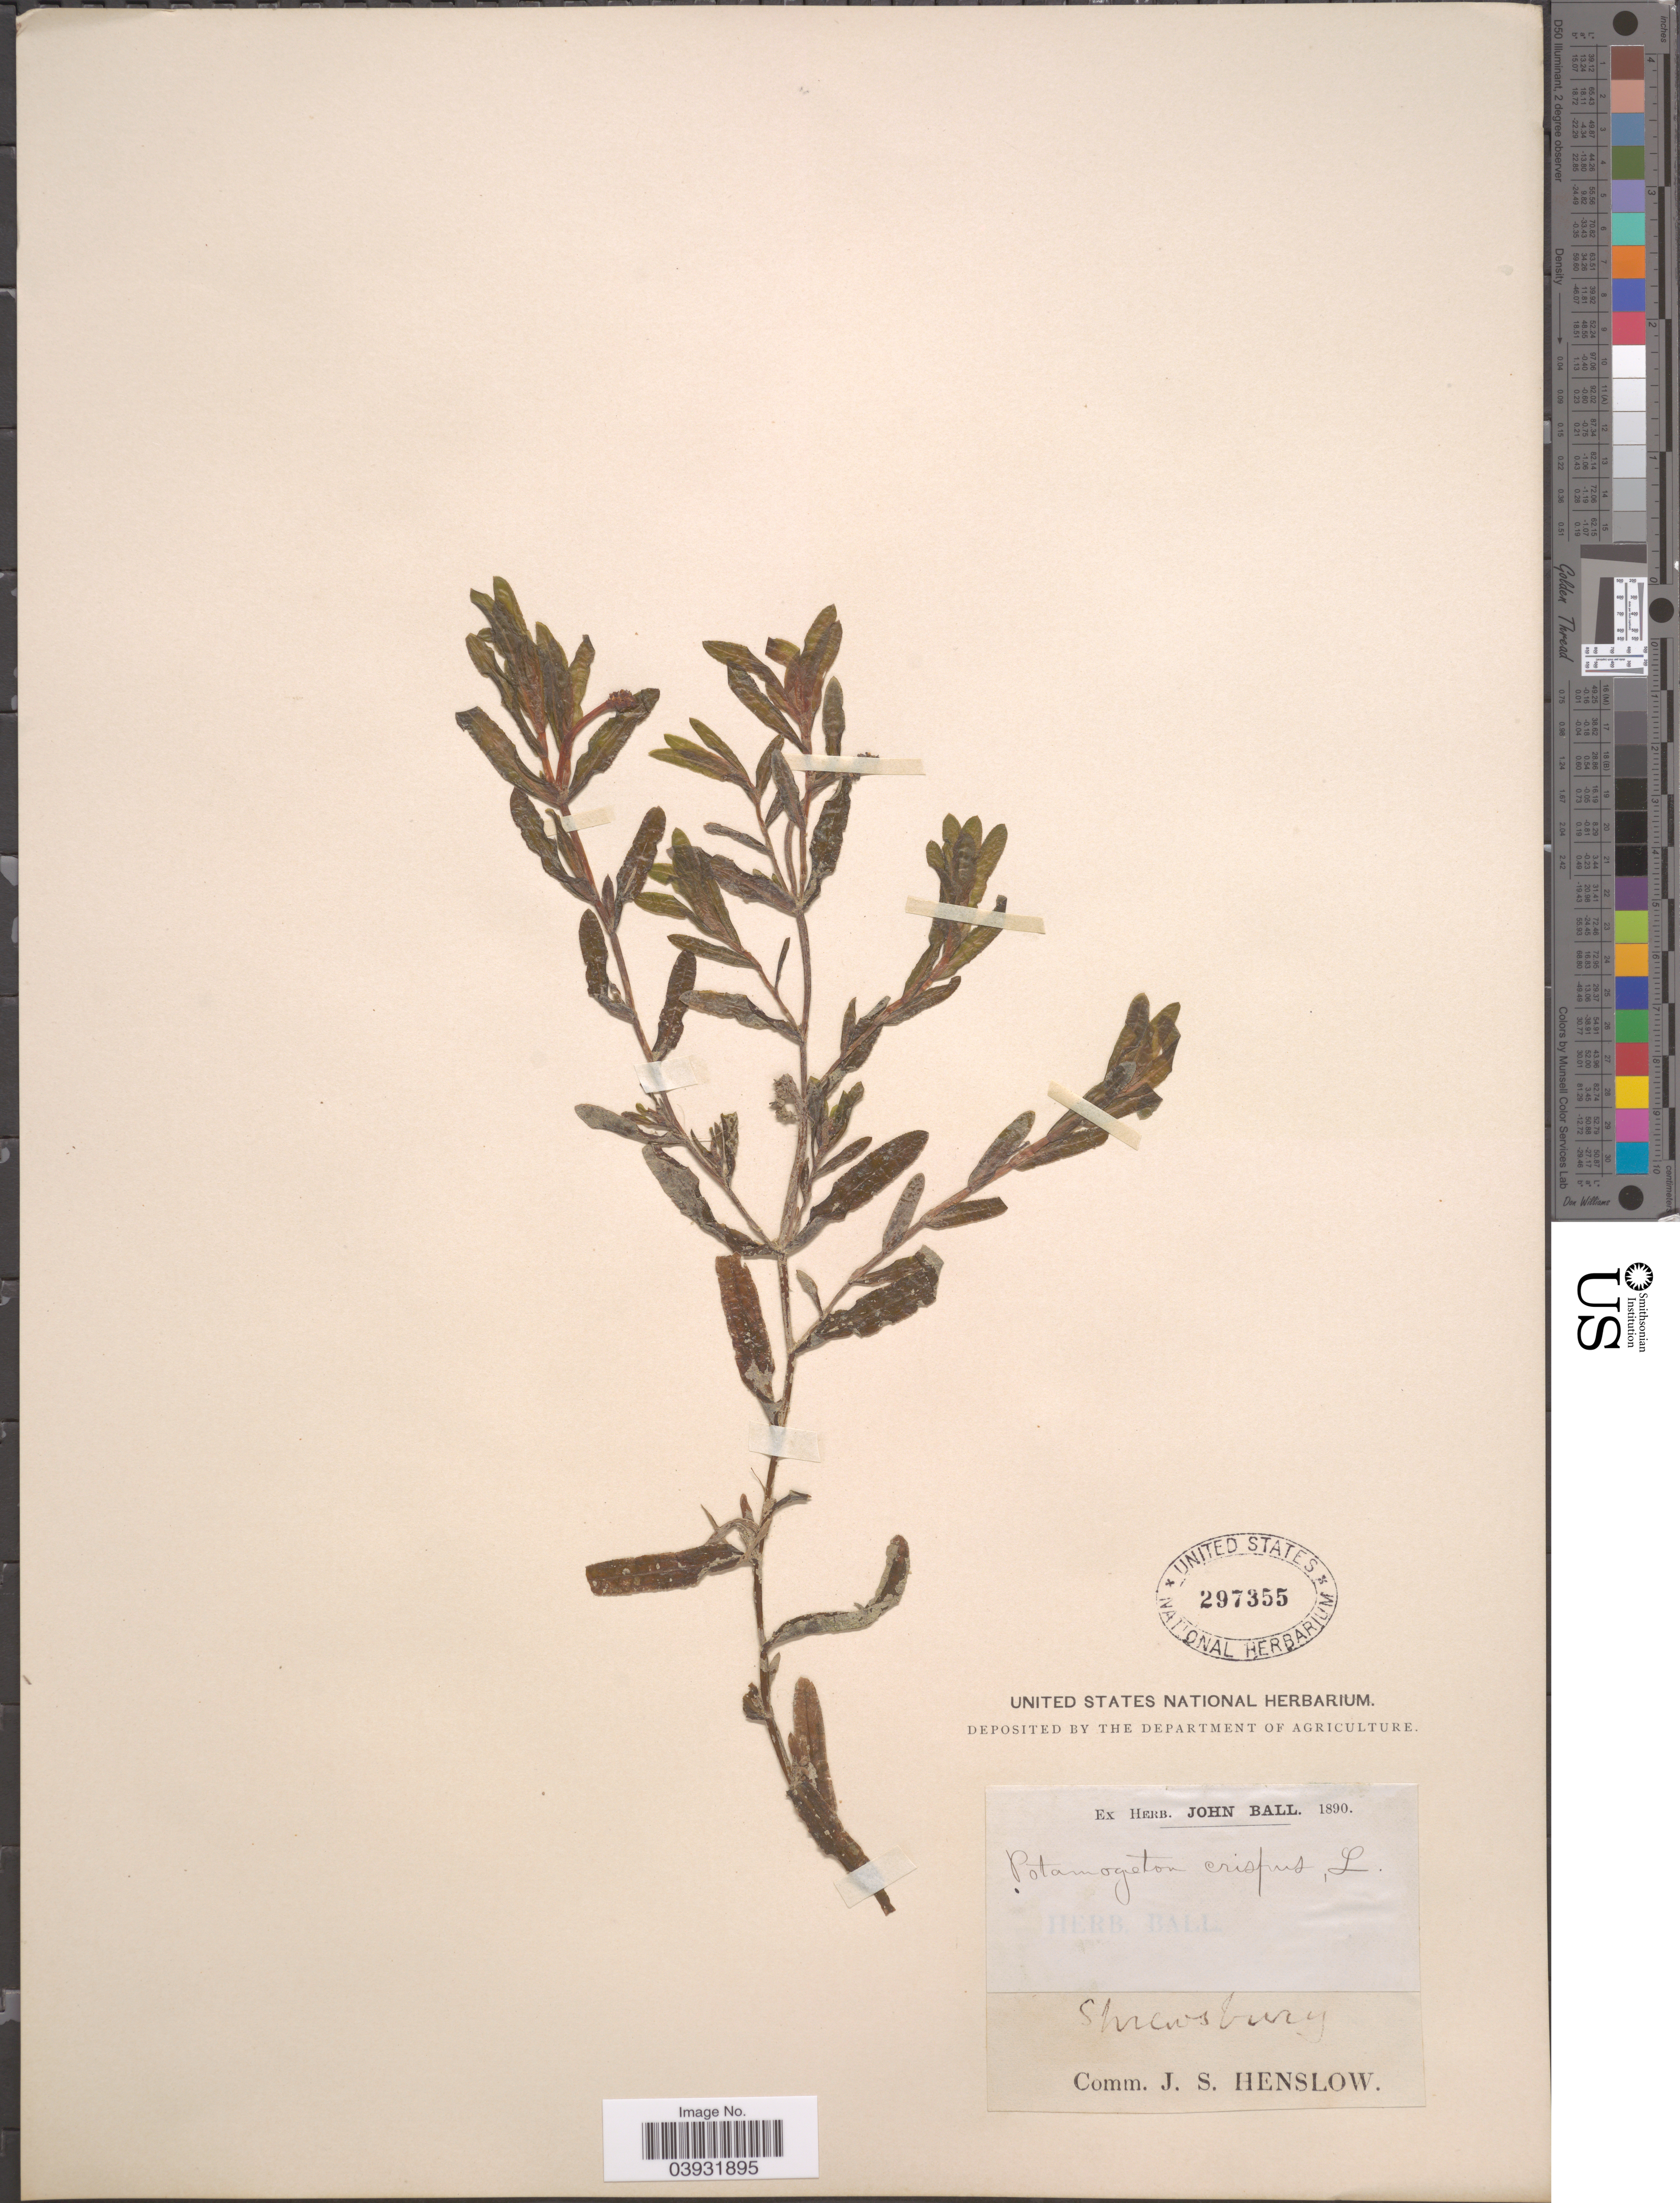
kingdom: Plantae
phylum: Tracheophyta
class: Liliopsida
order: Alismatales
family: Potamogetonaceae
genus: Potamogeton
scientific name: Potamogeton crispus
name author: L.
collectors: ex herb. John Ball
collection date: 1890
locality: Shrewsbury.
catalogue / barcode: US 297355